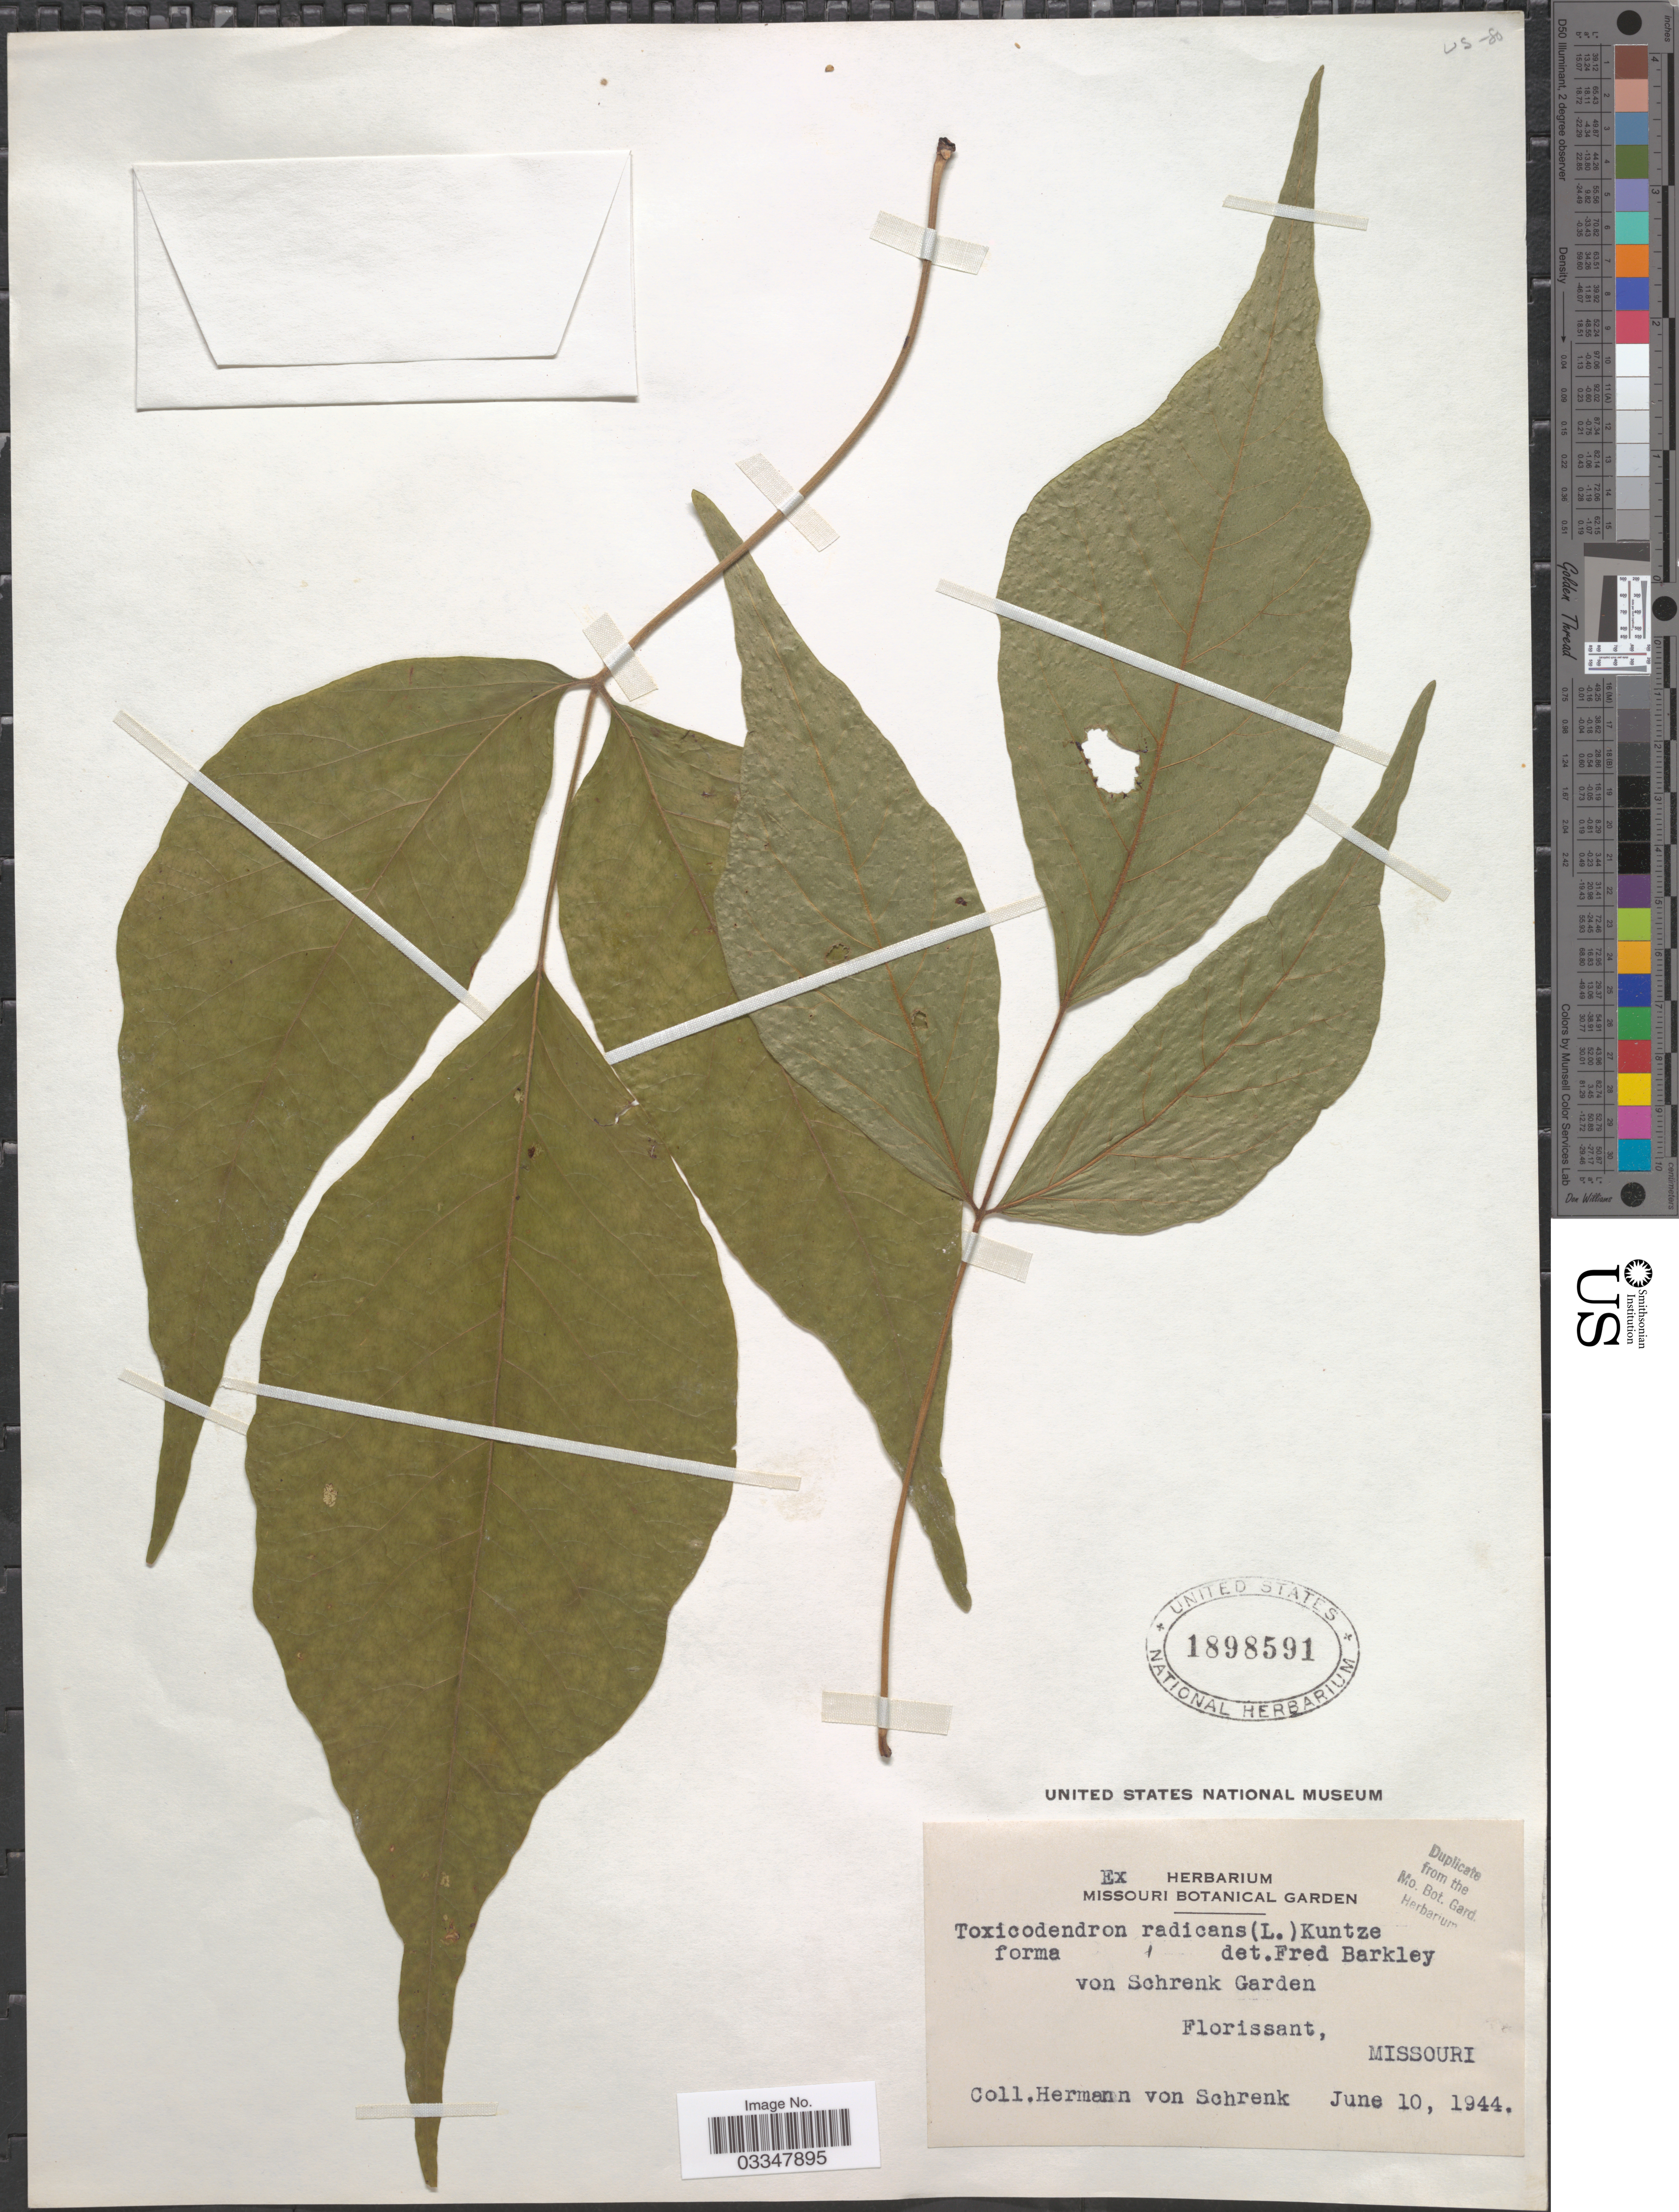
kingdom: Plantae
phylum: Tracheophyta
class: Magnoliopsida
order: Sapindales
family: Anacardiaceae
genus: Toxicodendron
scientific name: Toxicodendron radicans subsp. radicans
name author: (L.) Kuntze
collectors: H. v. Schrenk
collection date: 1944-06-10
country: United States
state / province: Missouri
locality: Von Schrenk Garden. Florissant.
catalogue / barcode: US 1898591